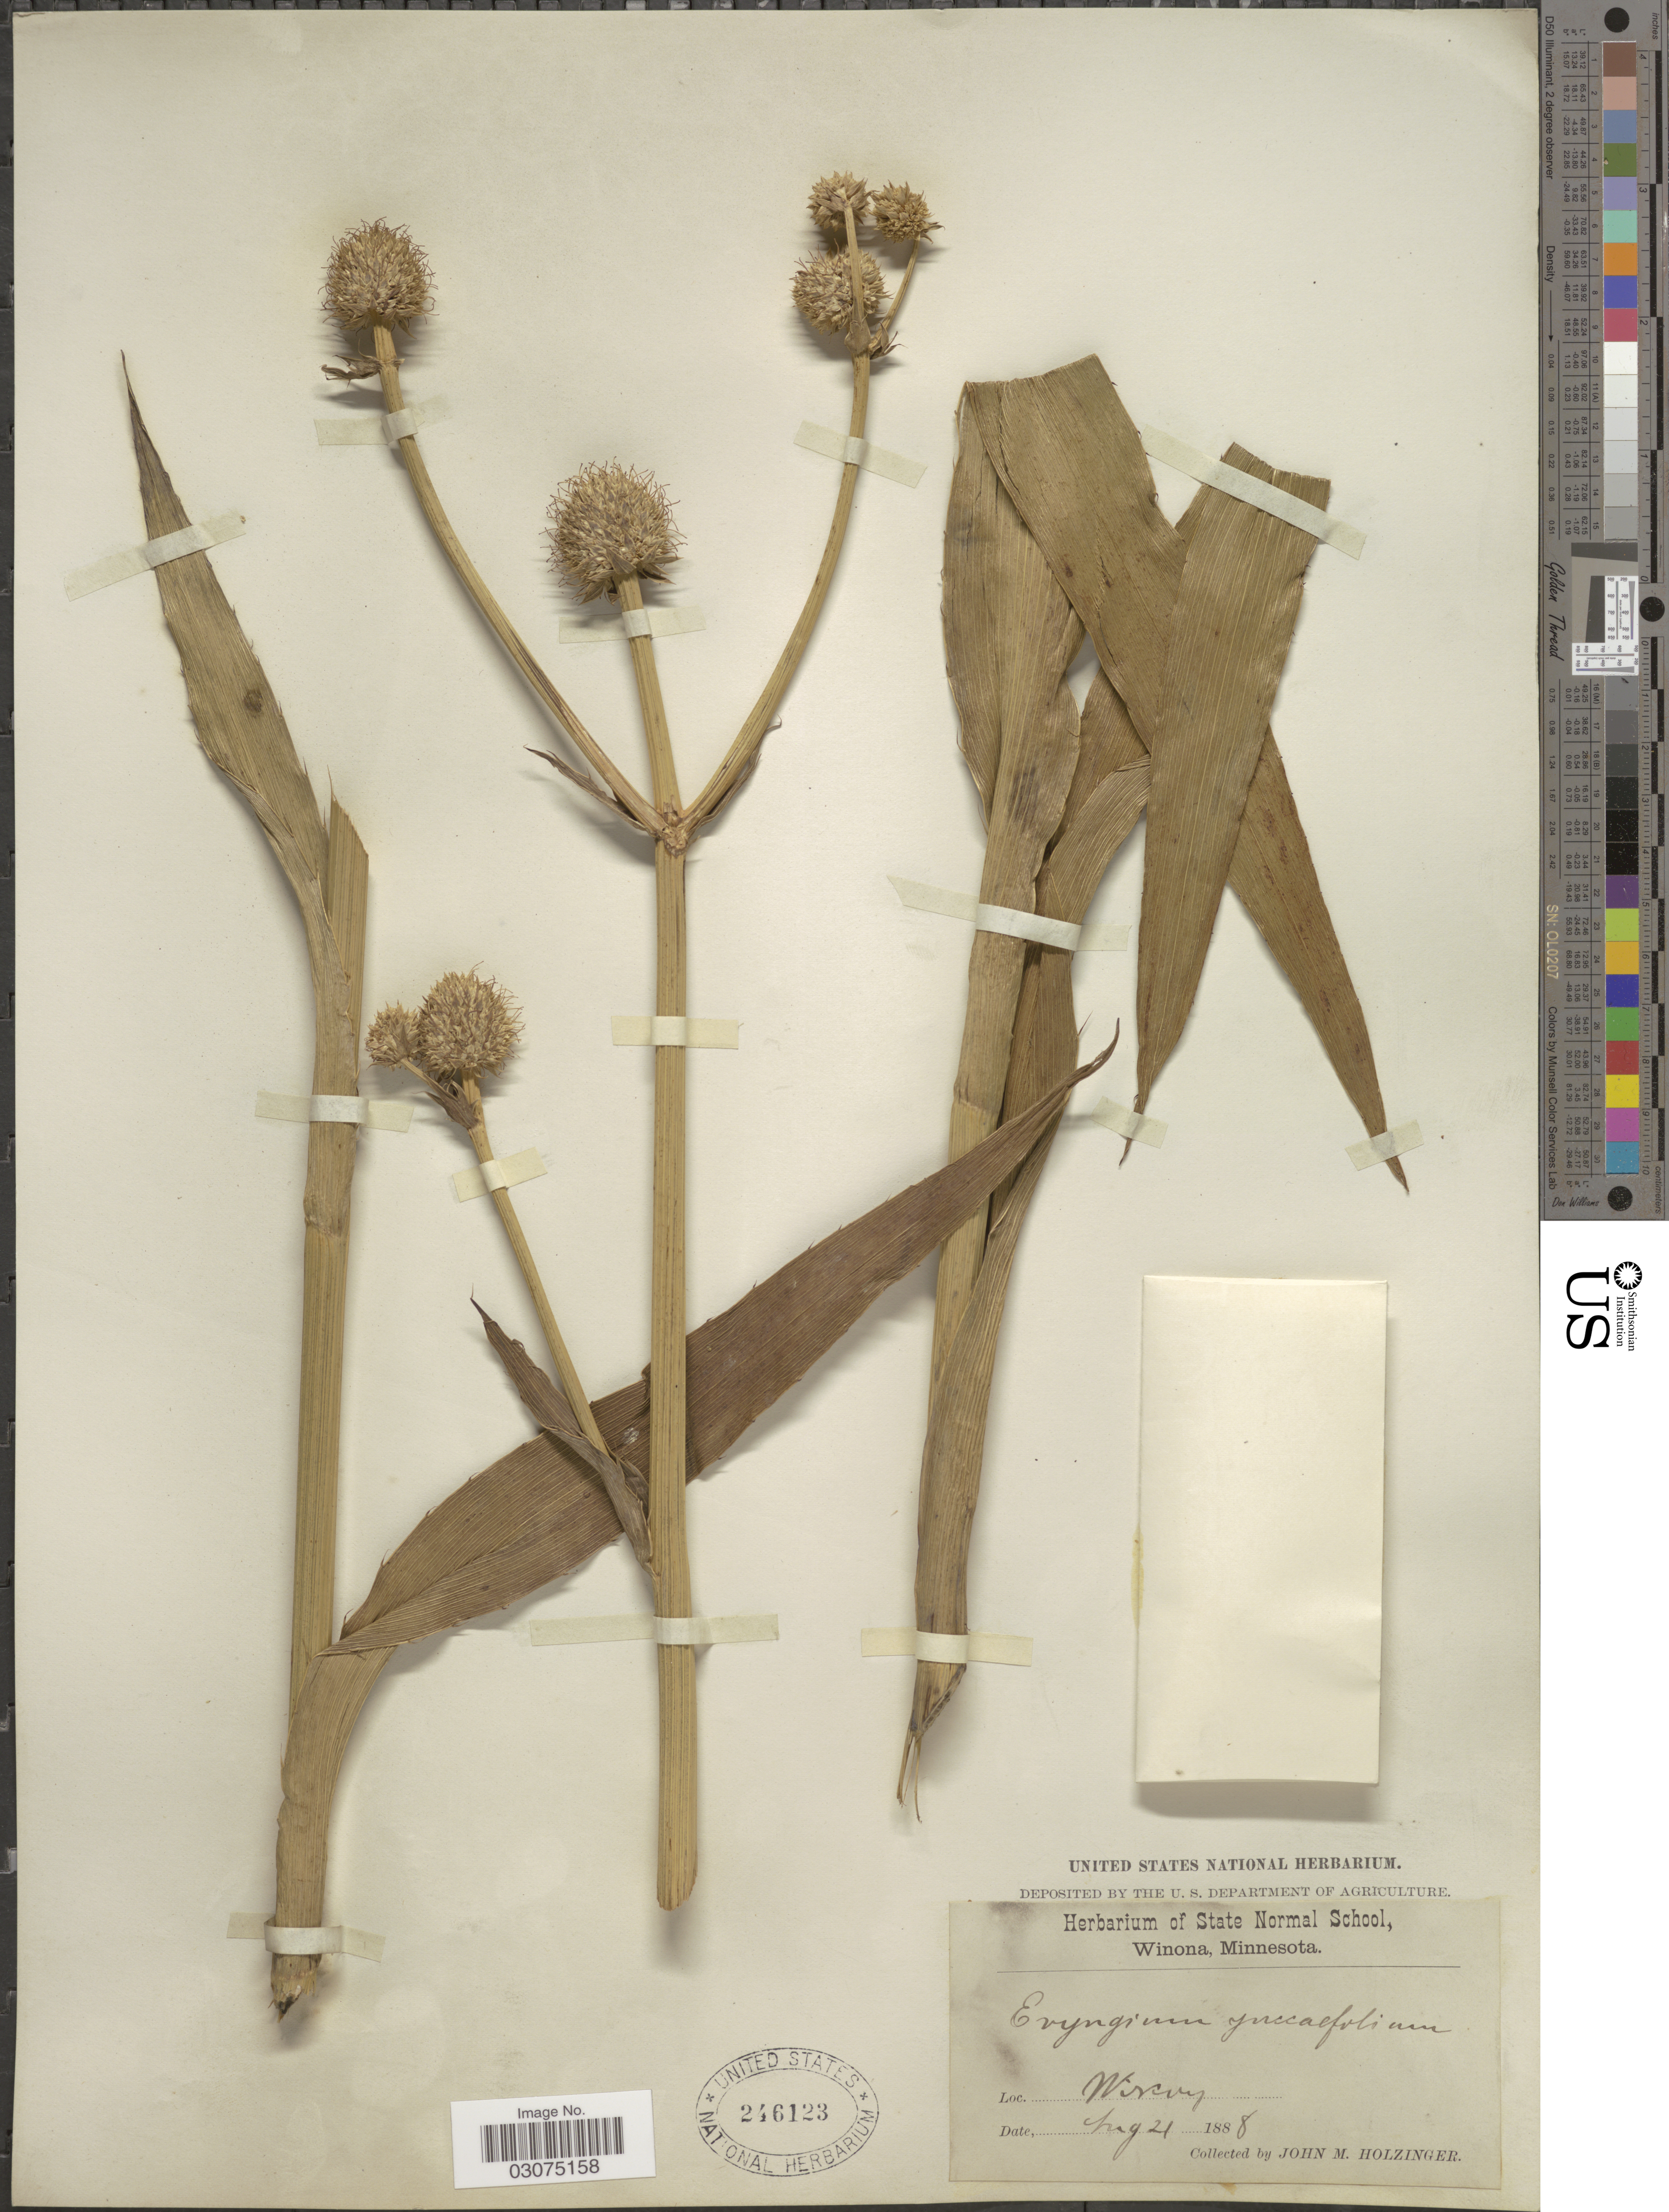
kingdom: Plantae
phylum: Tracheophyta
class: Magnoliopsida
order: Apiales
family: Apiaceae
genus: Eryngium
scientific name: Eryngium yuccifolium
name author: Michx.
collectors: J. M. Holzinger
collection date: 1888-08-21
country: United States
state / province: Minnesota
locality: Winona.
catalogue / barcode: US 246123